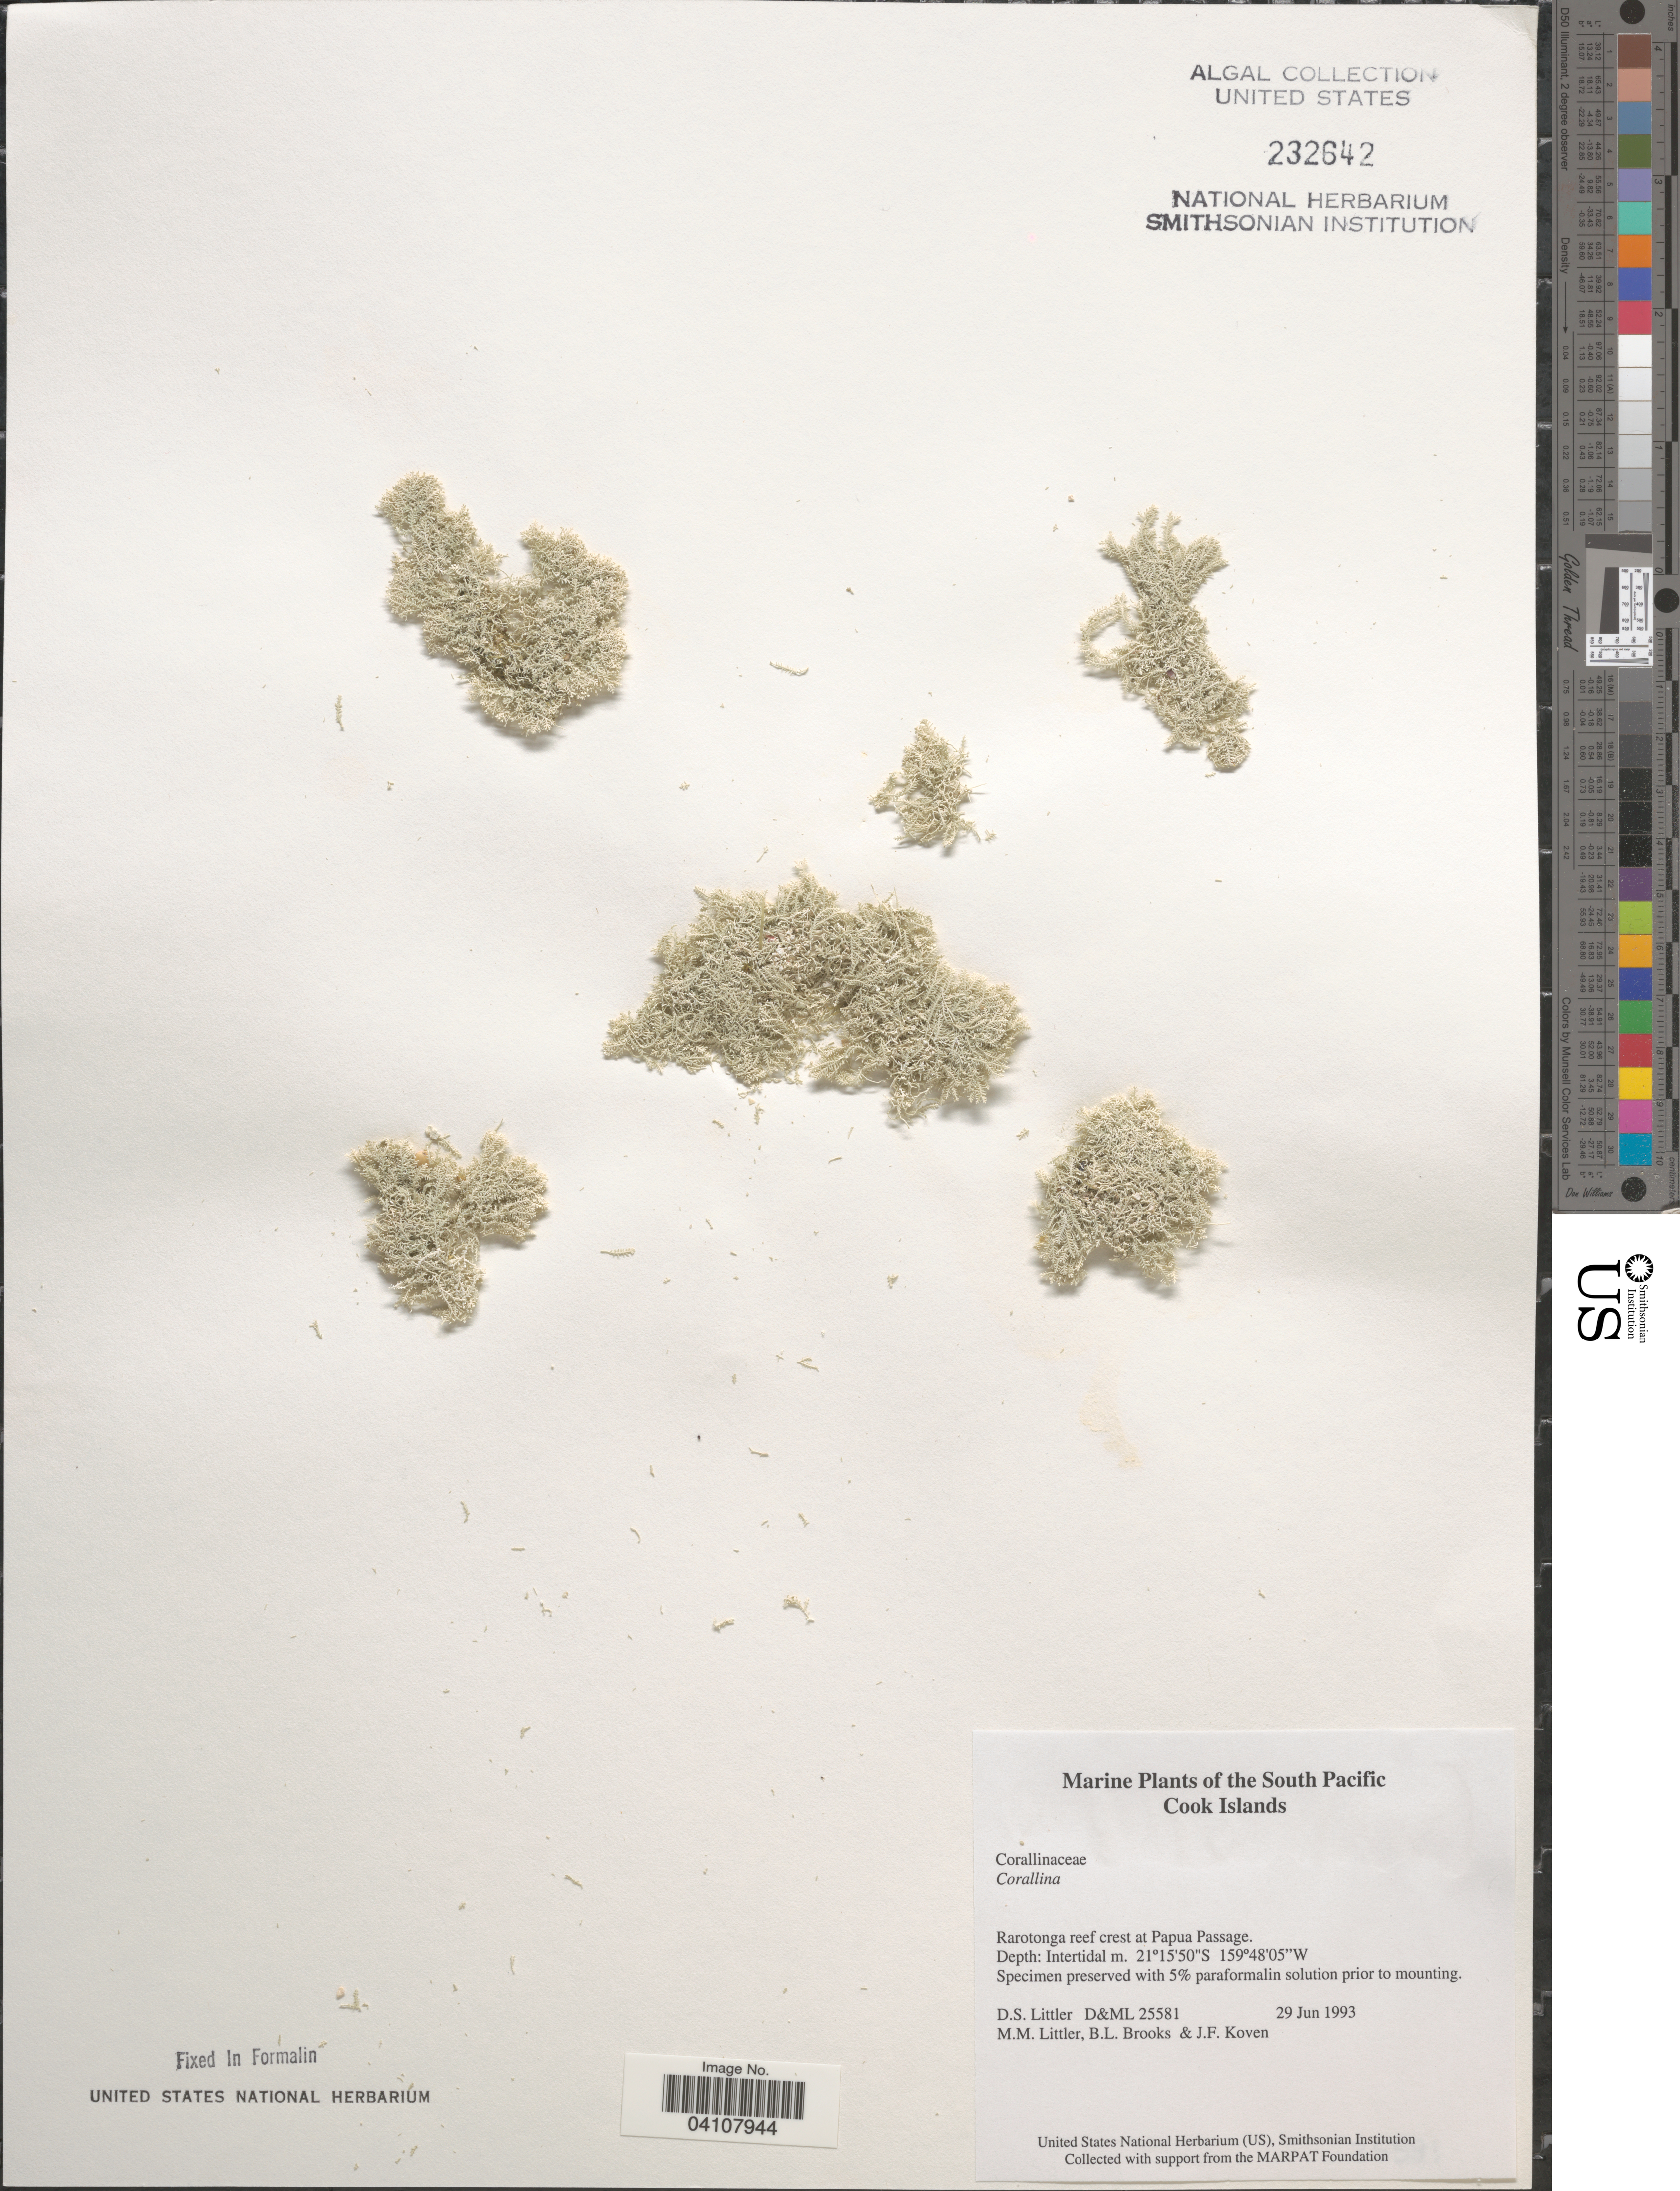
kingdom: Plantae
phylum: Rhodophyta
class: Florideophyceae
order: Corallinales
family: Corallinaceae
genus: Corallina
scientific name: Corallina sp.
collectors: D. S. Littler, B. Brooks & J. Koven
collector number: D&ML25581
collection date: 1993-06-29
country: Cook Islands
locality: The South Pacific. Rarotonga reef crest at Papua Passage.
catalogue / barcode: US 232642